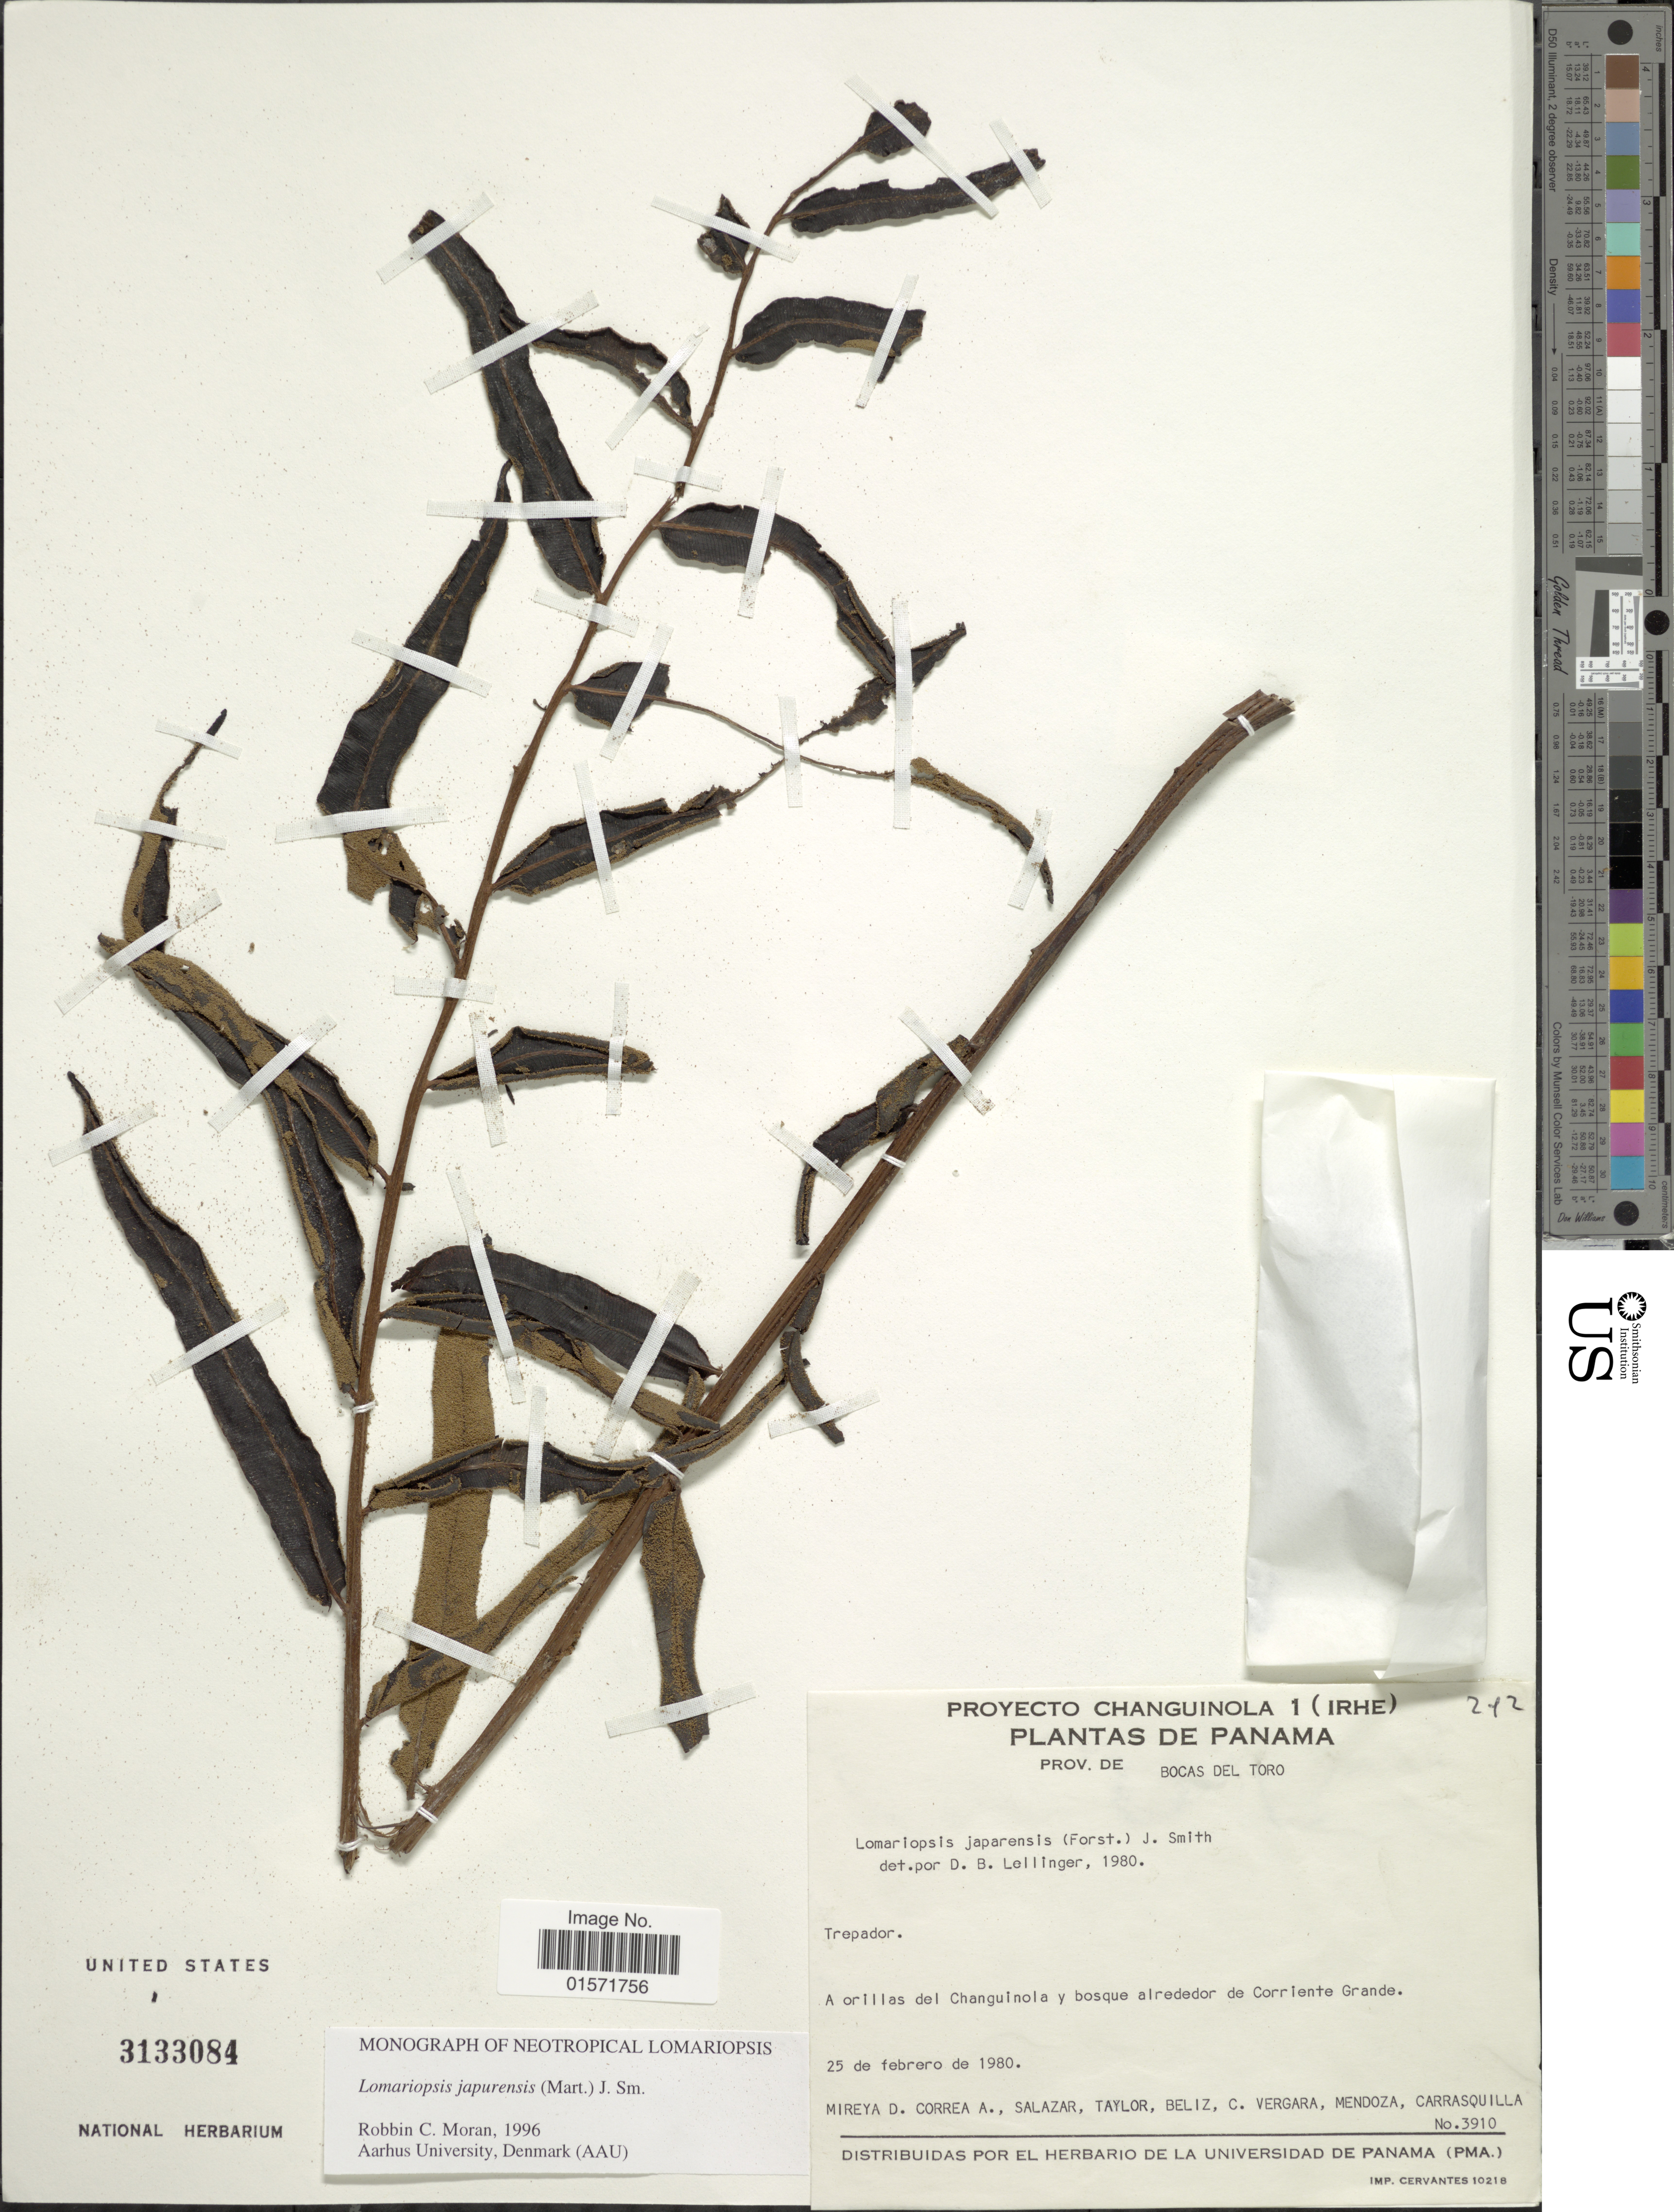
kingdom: Plantae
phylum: Tracheophyta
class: Polypodiopsida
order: Polypodiales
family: Lomariopsidaceae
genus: Lomariopsis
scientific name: Lomariopsis japurensis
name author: (Mart.) J. Sm.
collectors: M. D. Corrêa-A., -. Salazar, -- Taylor, Beliz & et al.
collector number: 3910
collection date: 1980-02-25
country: Panama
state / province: Bocas del Toro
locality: Proyecto Changuinola 1 (Irhe), A orillas del Changuinola y bosque de Corriente Grande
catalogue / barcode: US 3133084